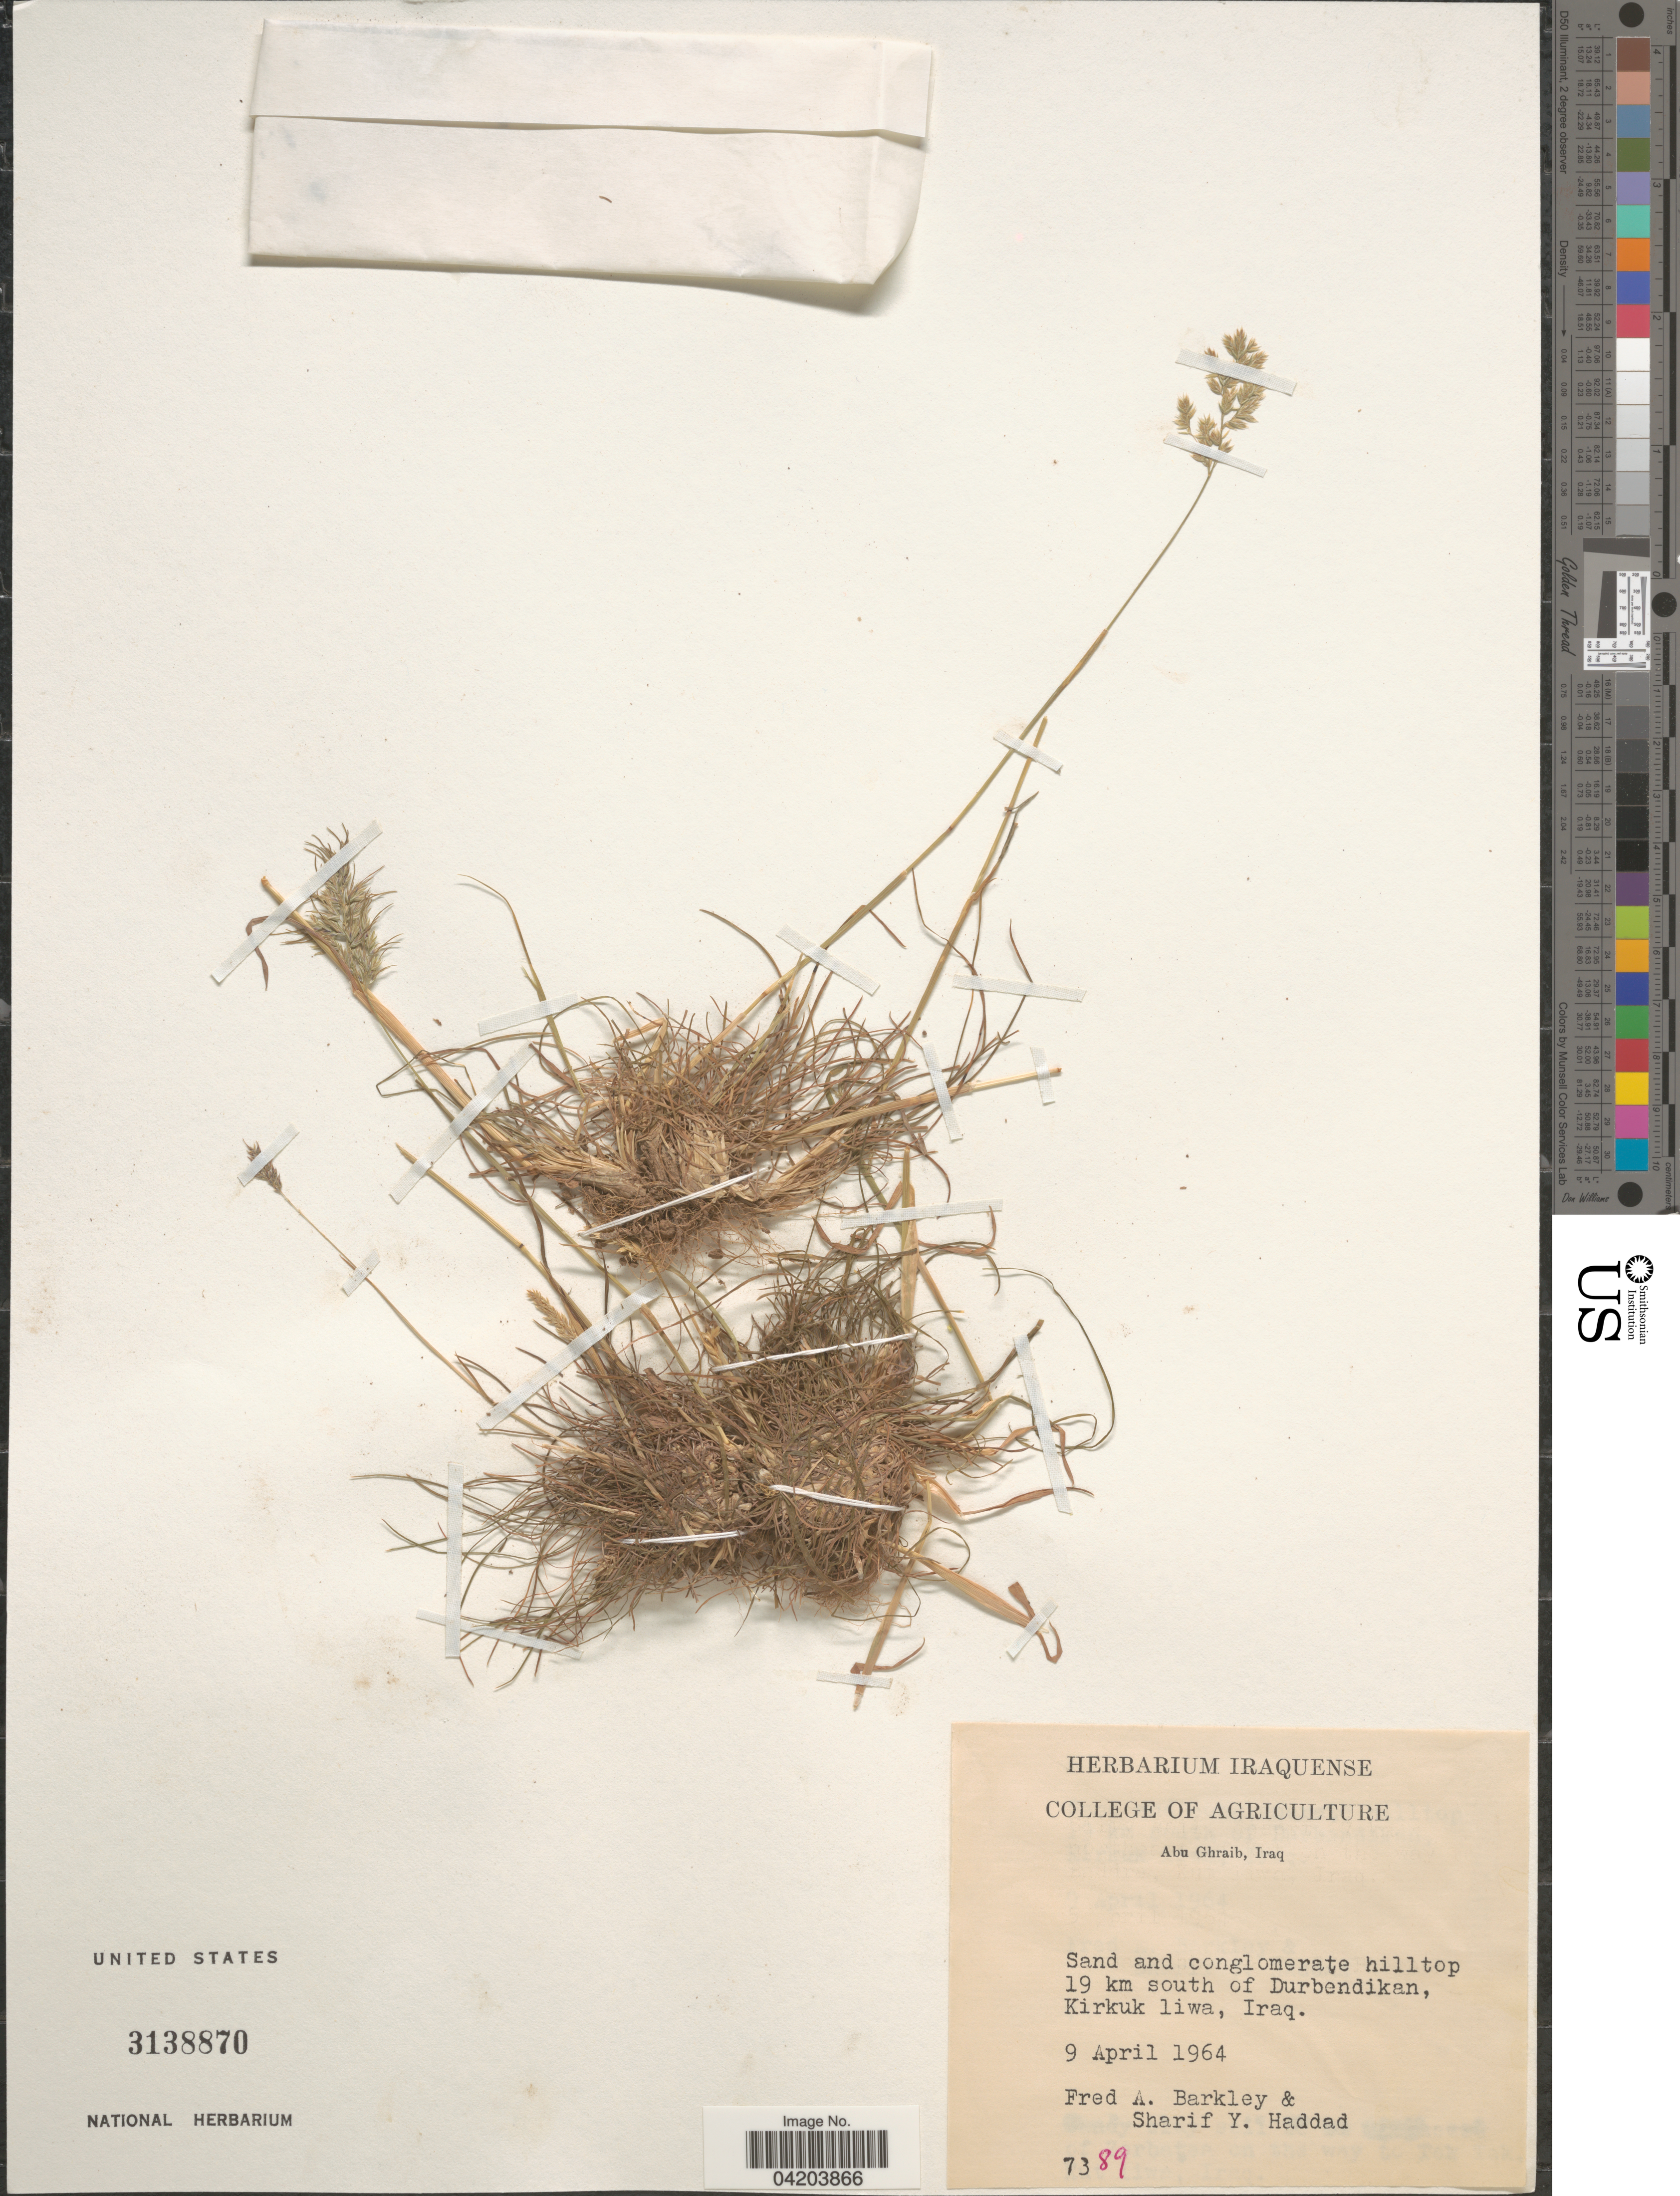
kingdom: Plantae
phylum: Tracheophyta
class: Liliopsida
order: Poales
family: Poaceae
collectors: F. A. Barkley & S. Haddad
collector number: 7389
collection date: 1964-04-09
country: Iraq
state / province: Kirkūk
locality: Sand and conglomerate hilltop 19 km south of Durbendikan, Kirkuk liwa.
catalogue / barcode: US 3138870